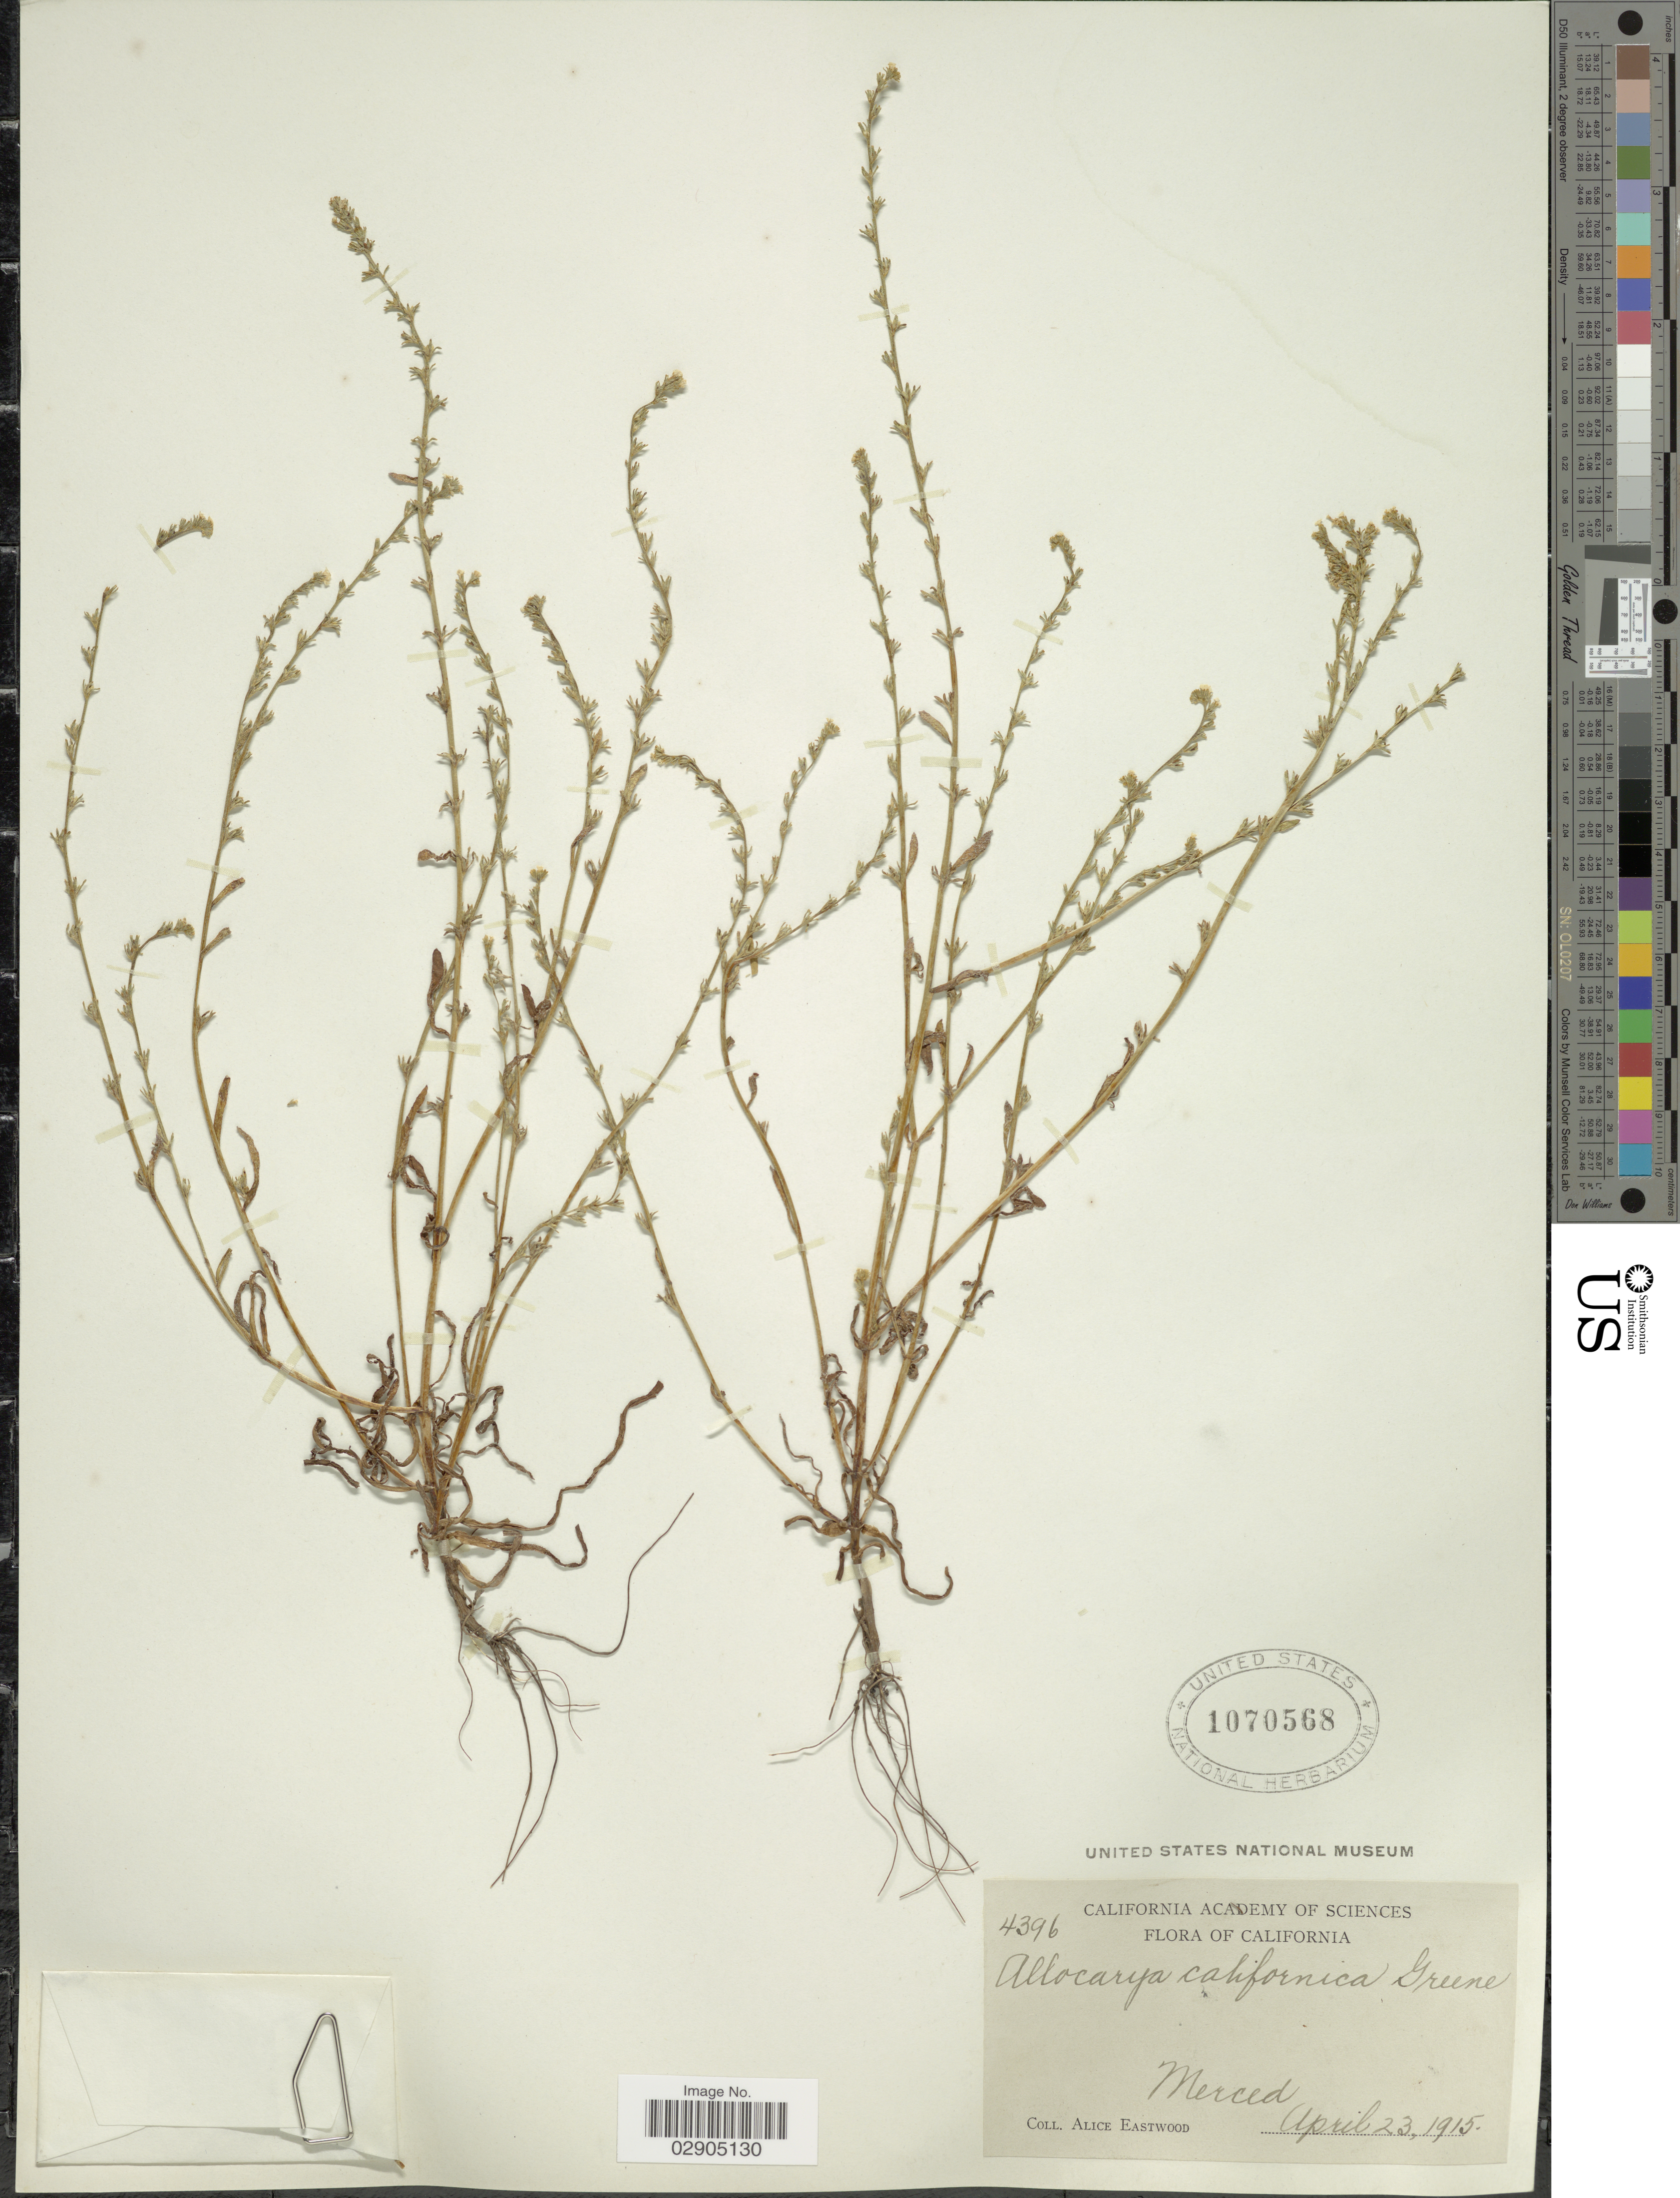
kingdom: Plantae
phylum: Tracheophyta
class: Magnoliopsida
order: Boraginales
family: Boraginaceae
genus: Allocarya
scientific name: Allocarya californica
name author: (Fisch. & C.A. Mey.) Greene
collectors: A. Eastwood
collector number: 4396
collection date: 1915-04-23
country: United States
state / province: California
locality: Merced.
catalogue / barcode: US 1070568